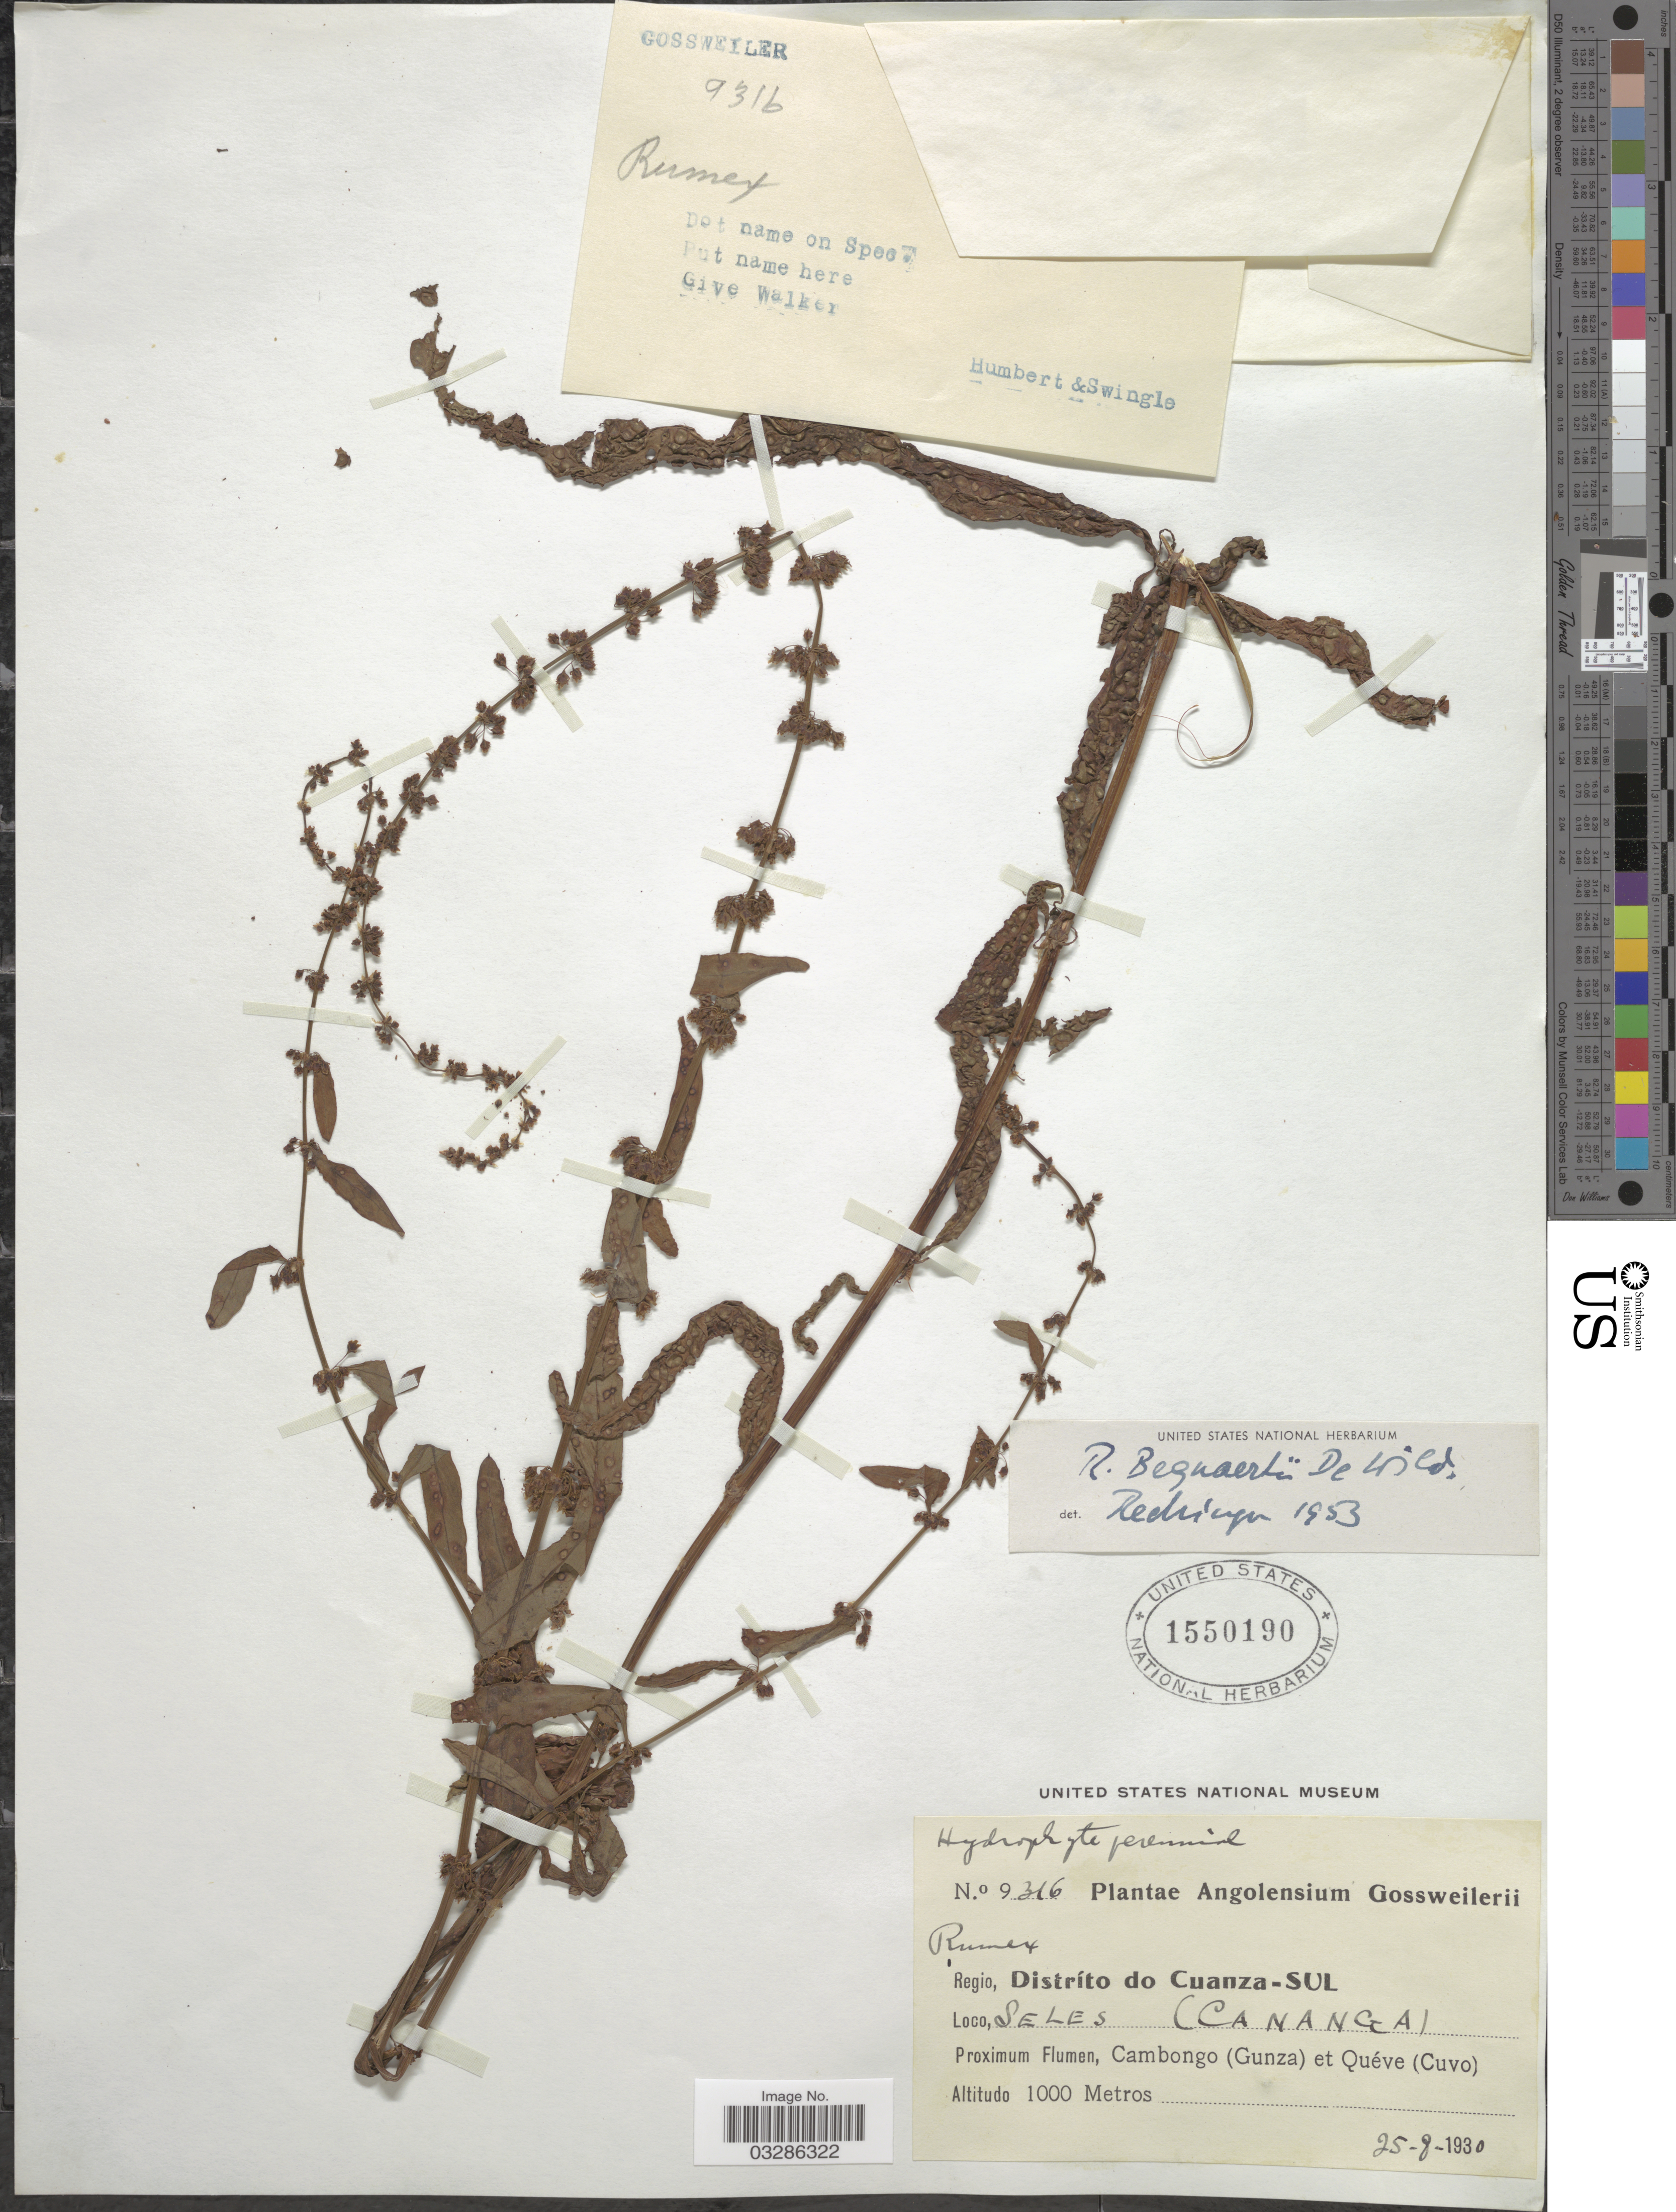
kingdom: Plantae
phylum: Tracheophyta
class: Magnoliopsida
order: Caryophyllales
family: Polygonaceae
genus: Rumex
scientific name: Rumex bequaertii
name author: De Wild.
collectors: -. Gossweiler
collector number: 9316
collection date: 1930-08-25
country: Angola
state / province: Cuanza Sul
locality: Regio, Distríto do Cuanza-Sul. Seles (Cananga). Cambongo (Gunza) et Quéve (Cuvo).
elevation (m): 1000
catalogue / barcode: US 1550190